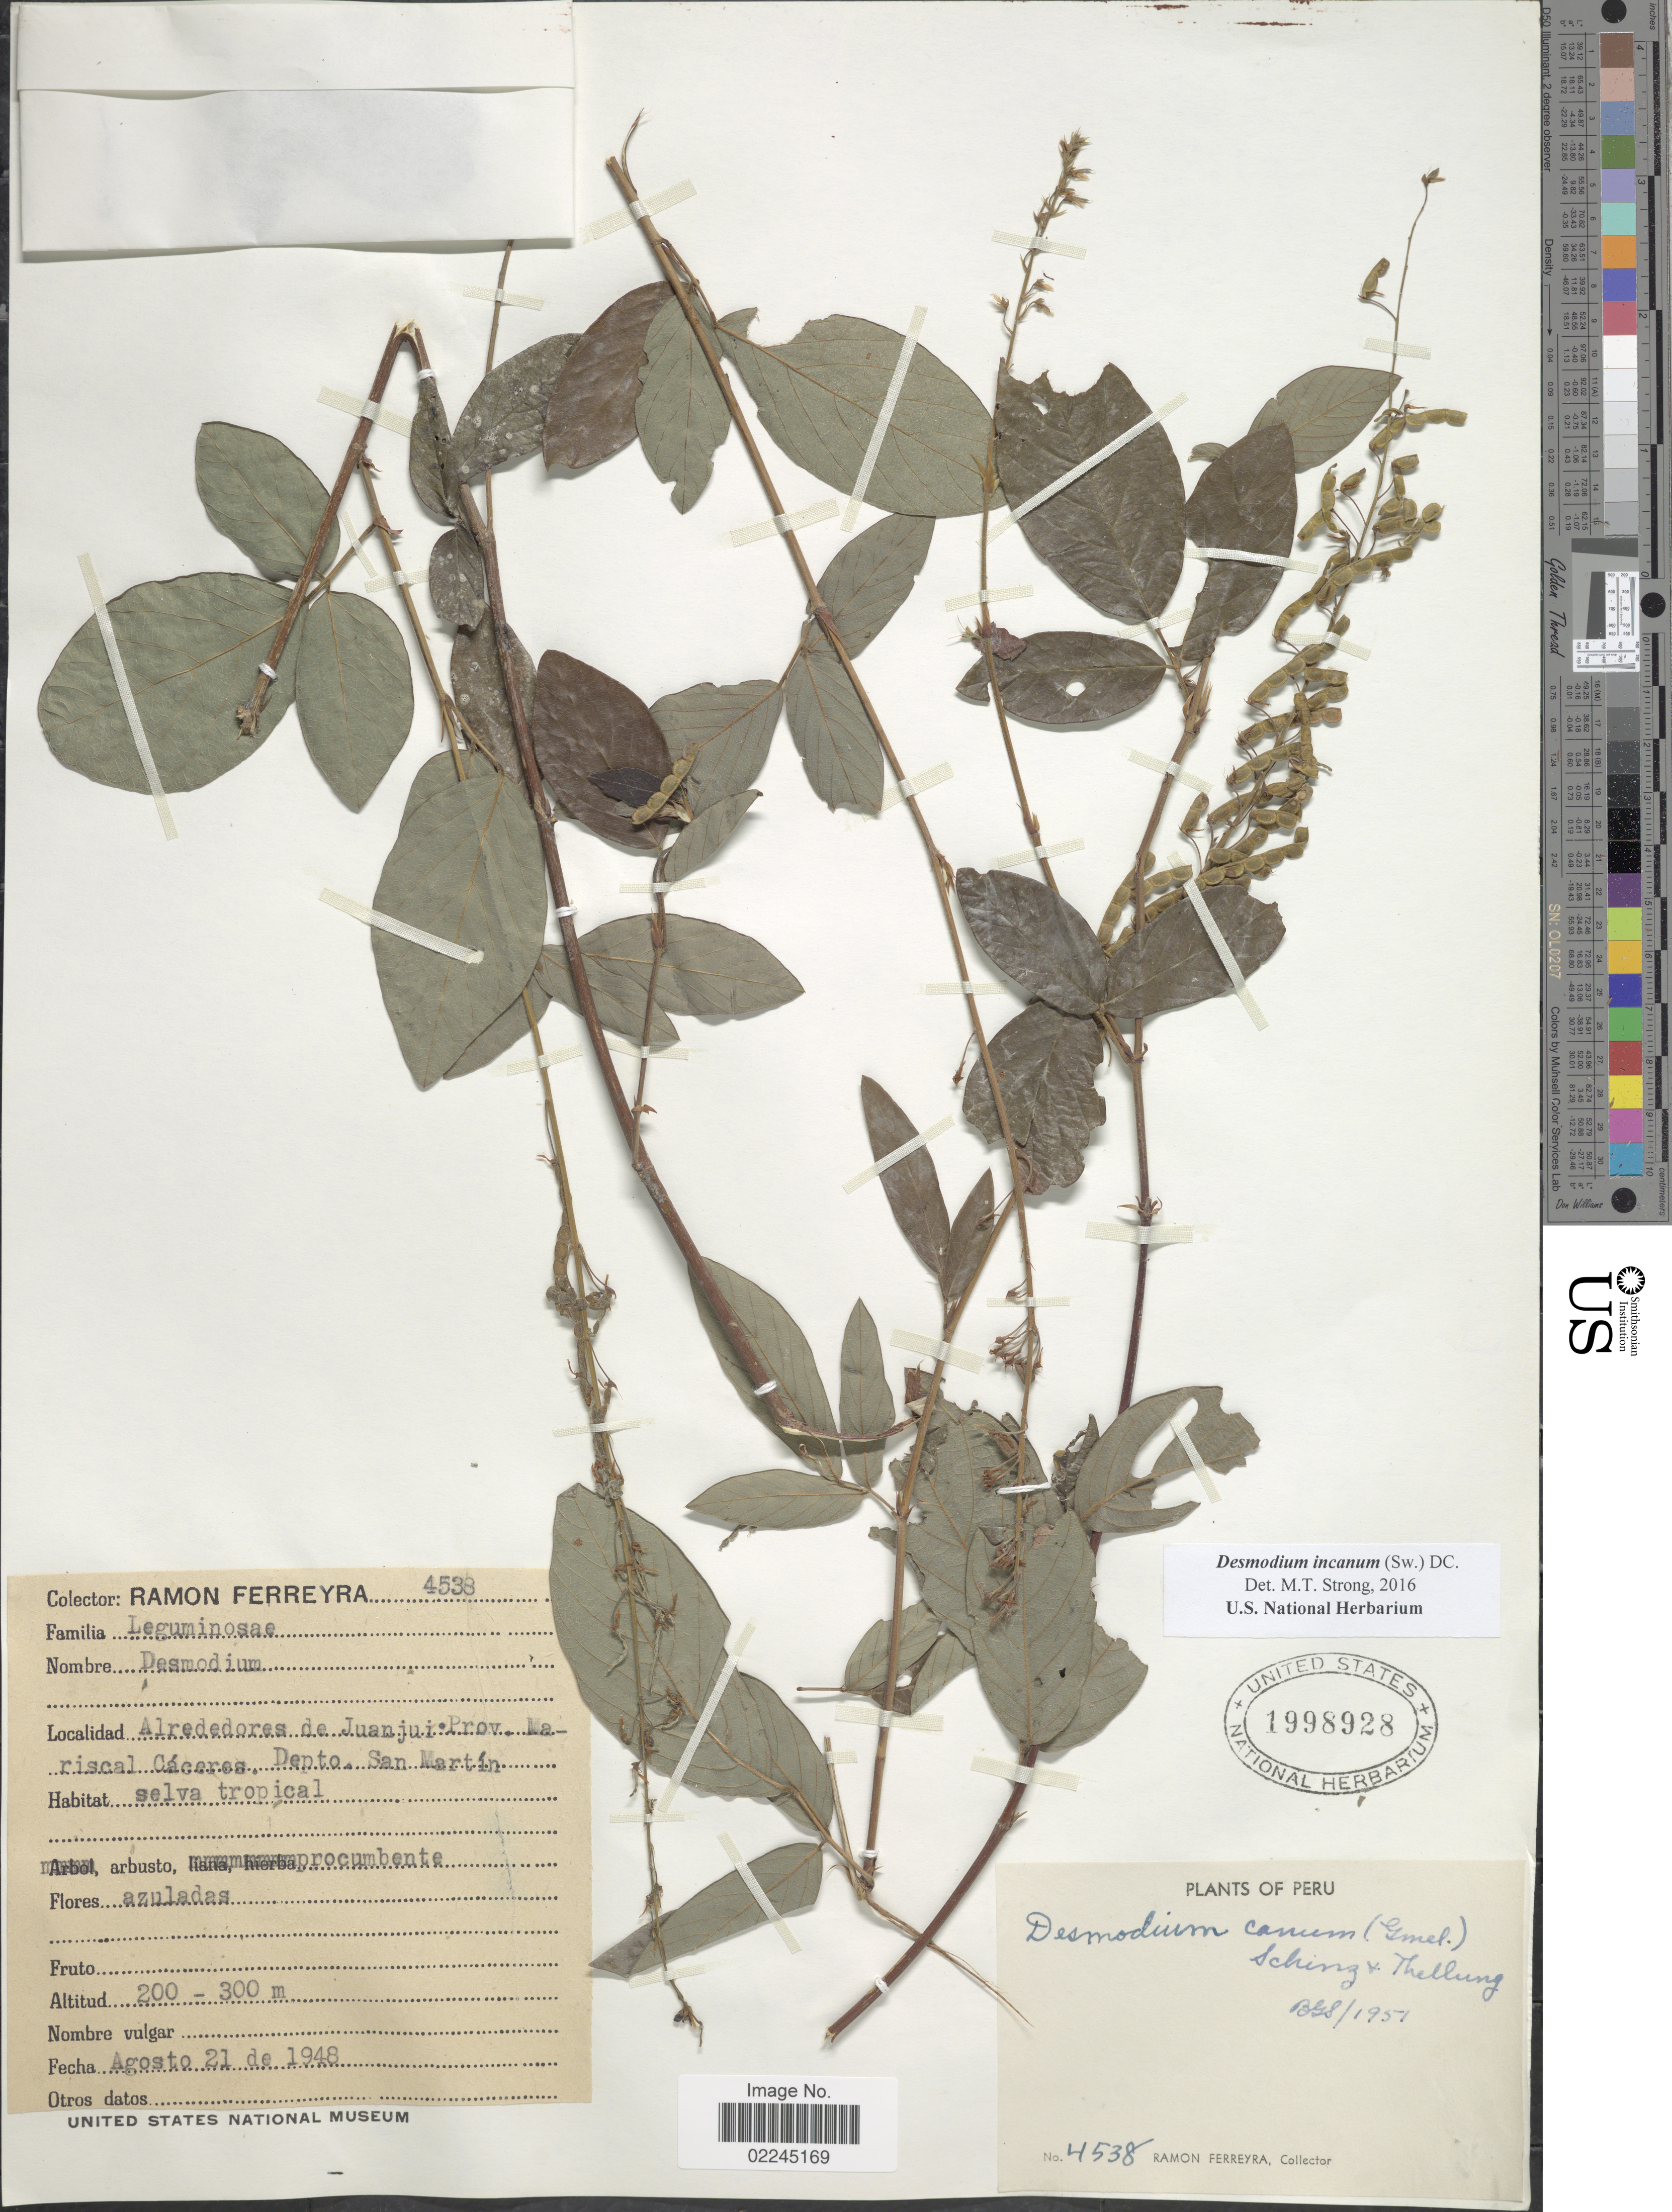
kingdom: Plantae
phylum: Tracheophyta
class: Magnoliopsida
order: Fabales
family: Fabaceae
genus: Desmodium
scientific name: Desmodium incanum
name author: (Sw.) DC.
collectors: R. A. Ferreyra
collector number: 4538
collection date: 1948-08-21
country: Peru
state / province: San Martín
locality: Alrededores de Juanjui. Prov. Mariscal Caceres. Depto. San Martin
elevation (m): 200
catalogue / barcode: US 1998928